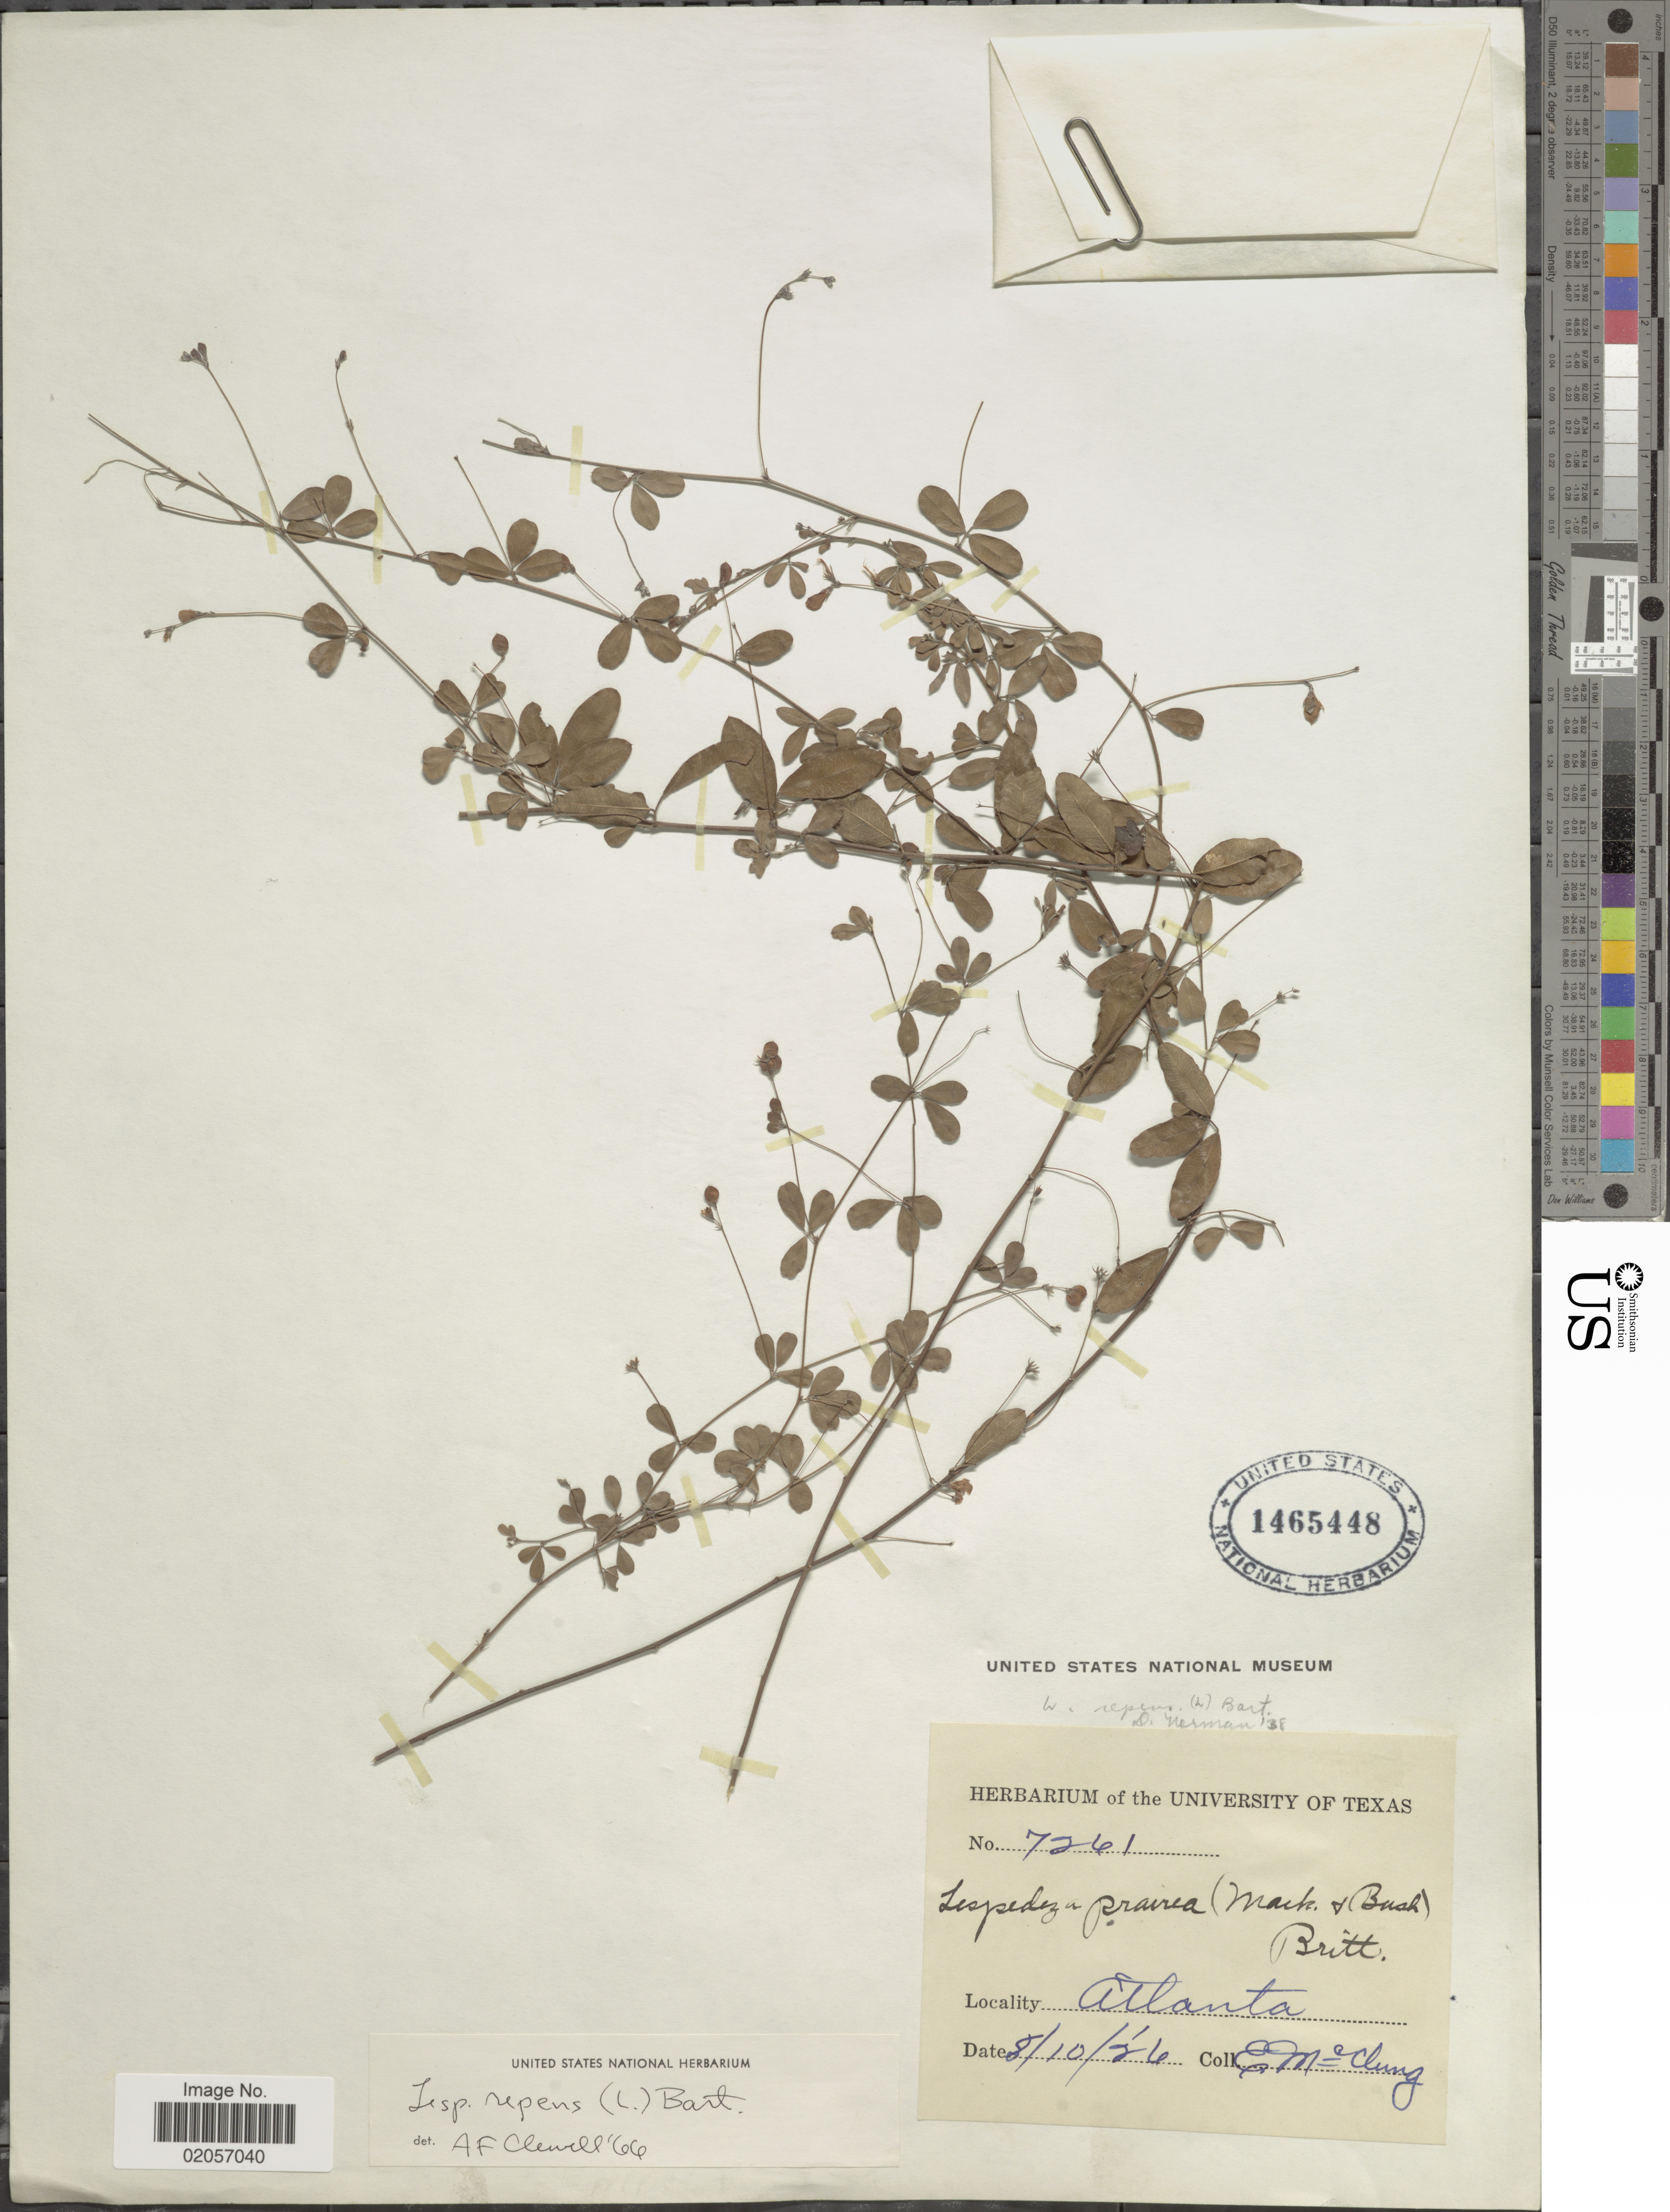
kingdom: Plantae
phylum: Tracheophyta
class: Magnoliopsida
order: Fabales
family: Fabaceae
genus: Lespedeza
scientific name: Lespedeza repens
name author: (L.) W.P.C. Barton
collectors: E. Mcclung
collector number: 7261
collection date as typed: Transcribed d/m/y: 8/10/26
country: United States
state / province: Texas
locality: Atlanta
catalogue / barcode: US 1465448